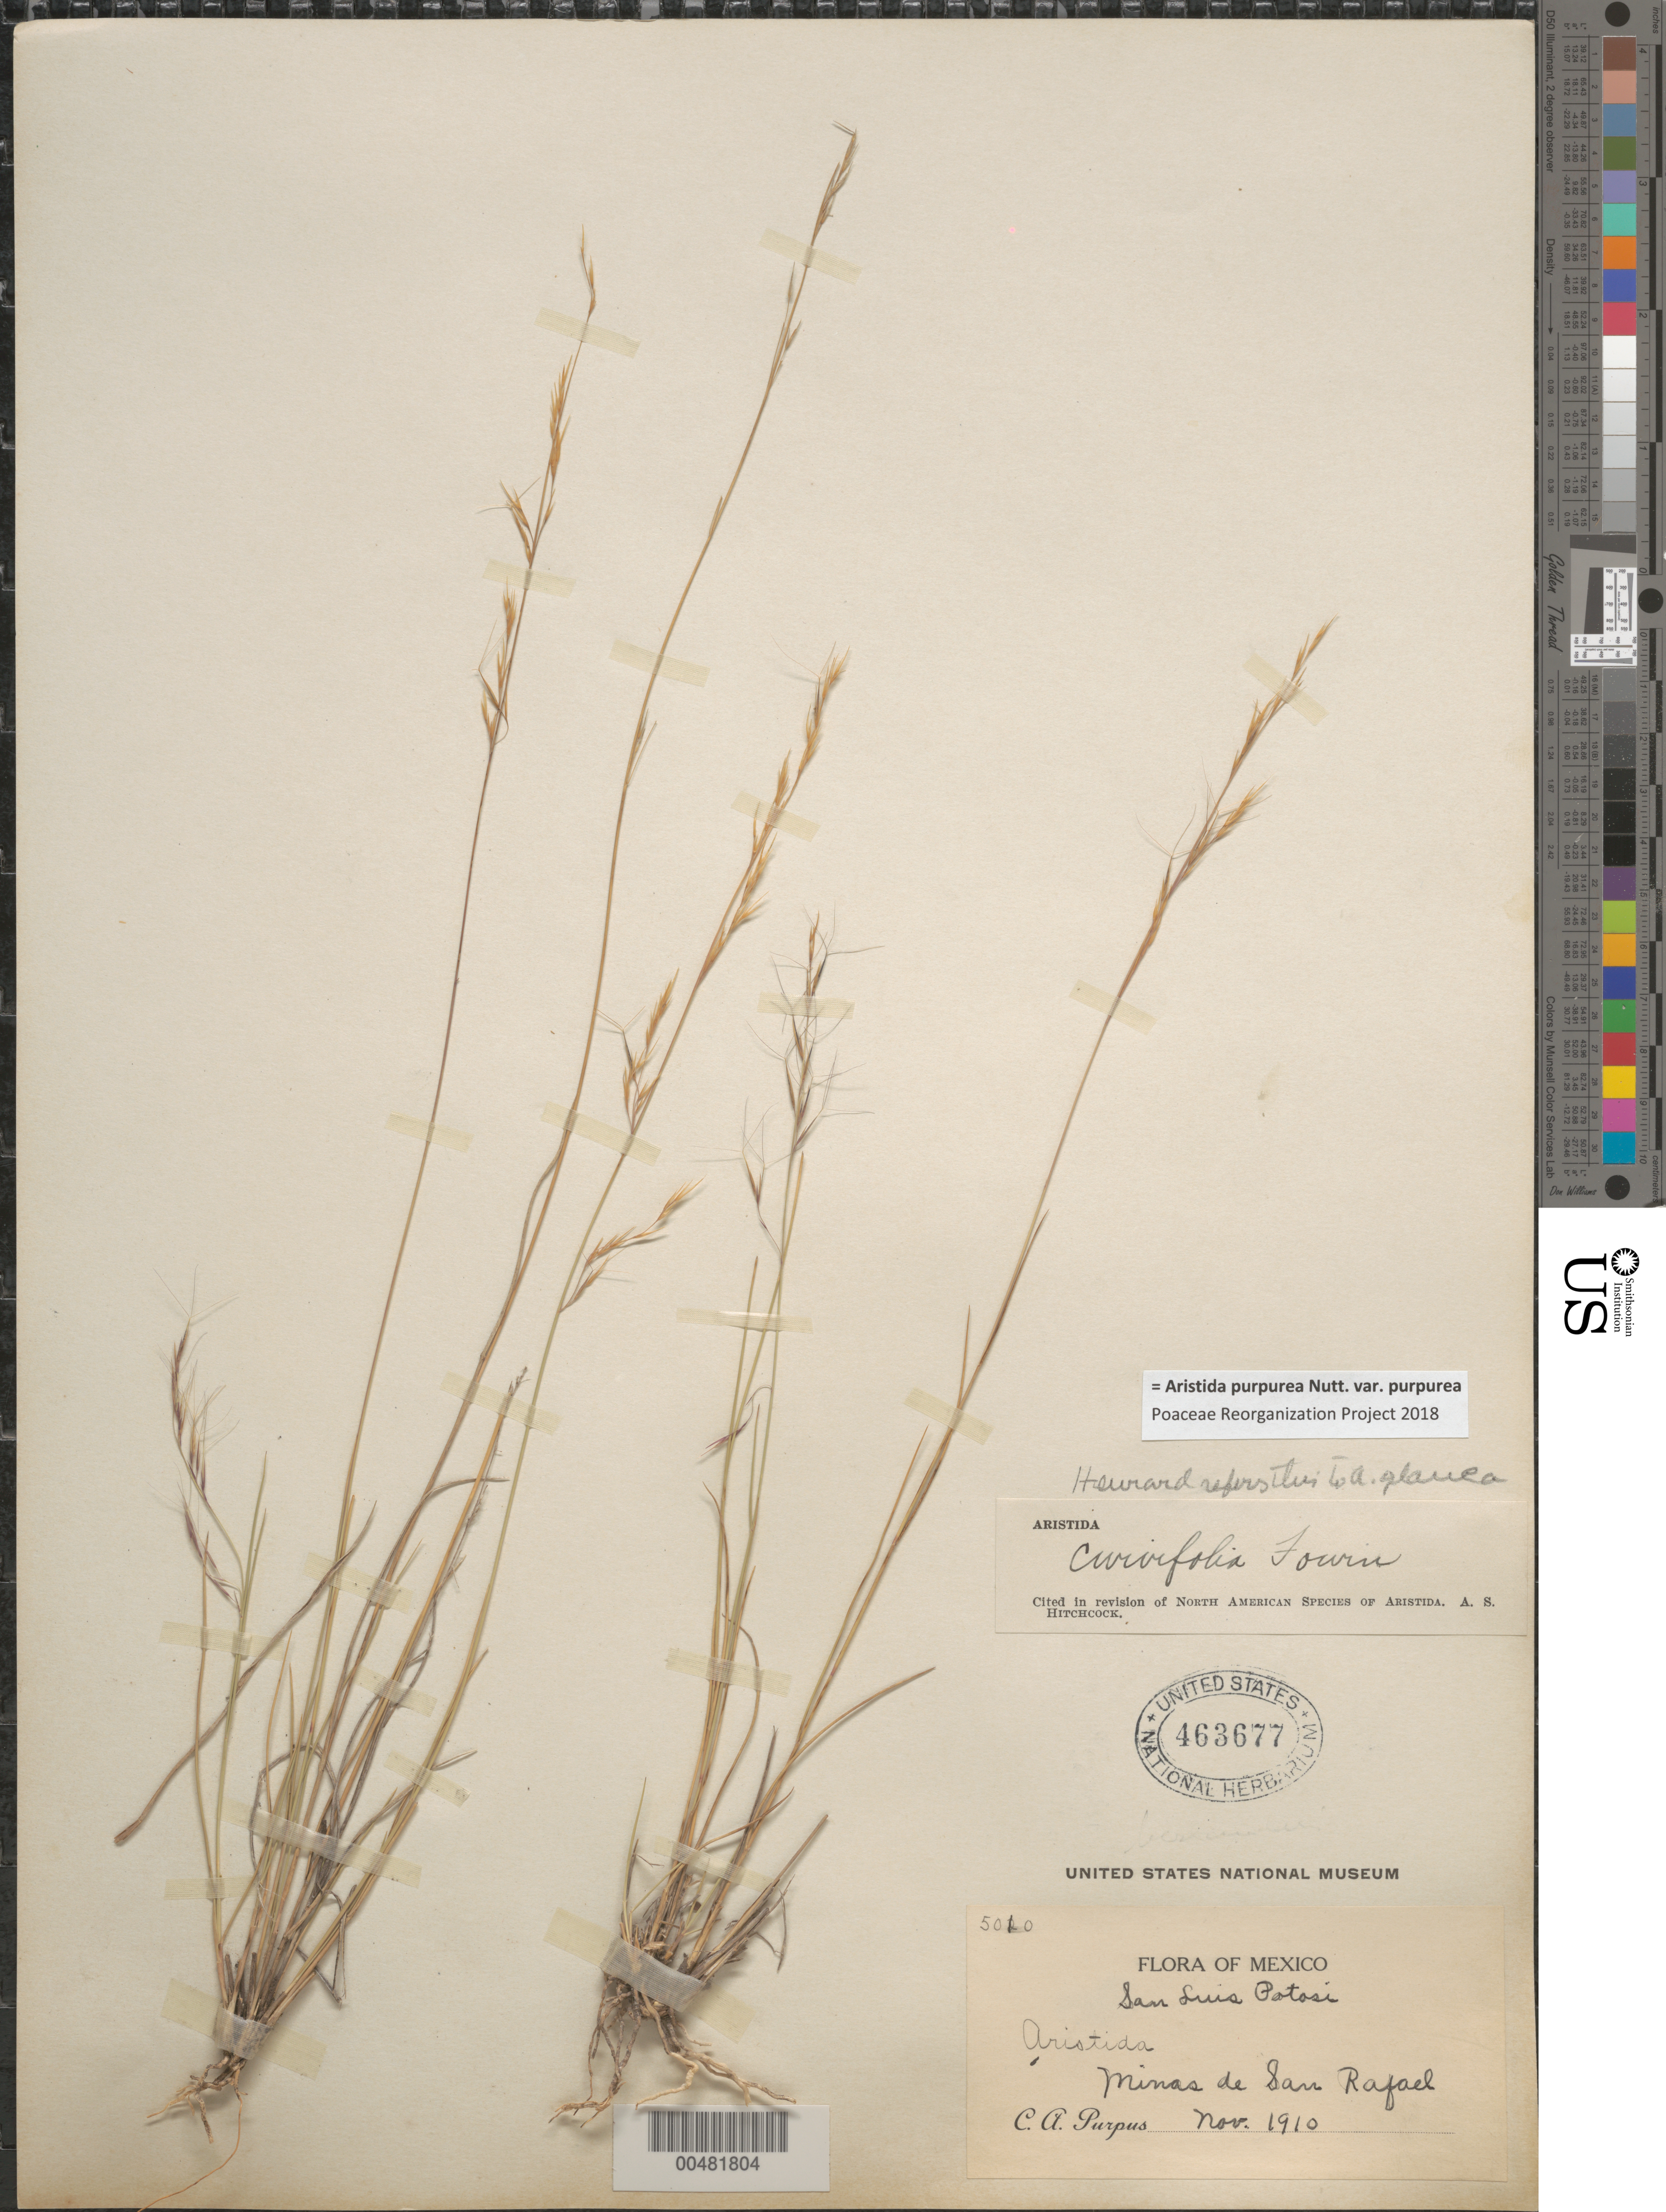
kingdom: Plantae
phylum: Tracheophyta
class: Liliopsida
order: Poales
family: Poaceae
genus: Aristida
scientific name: Aristida purpurea var. purpurea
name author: Nutt.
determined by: Poaceae Reorganization Project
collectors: C. A. Purpus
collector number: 5010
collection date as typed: Nov 1910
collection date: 1910-11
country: Mexico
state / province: San Luis Potosi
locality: Minas de San Rafael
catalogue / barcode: US 463677